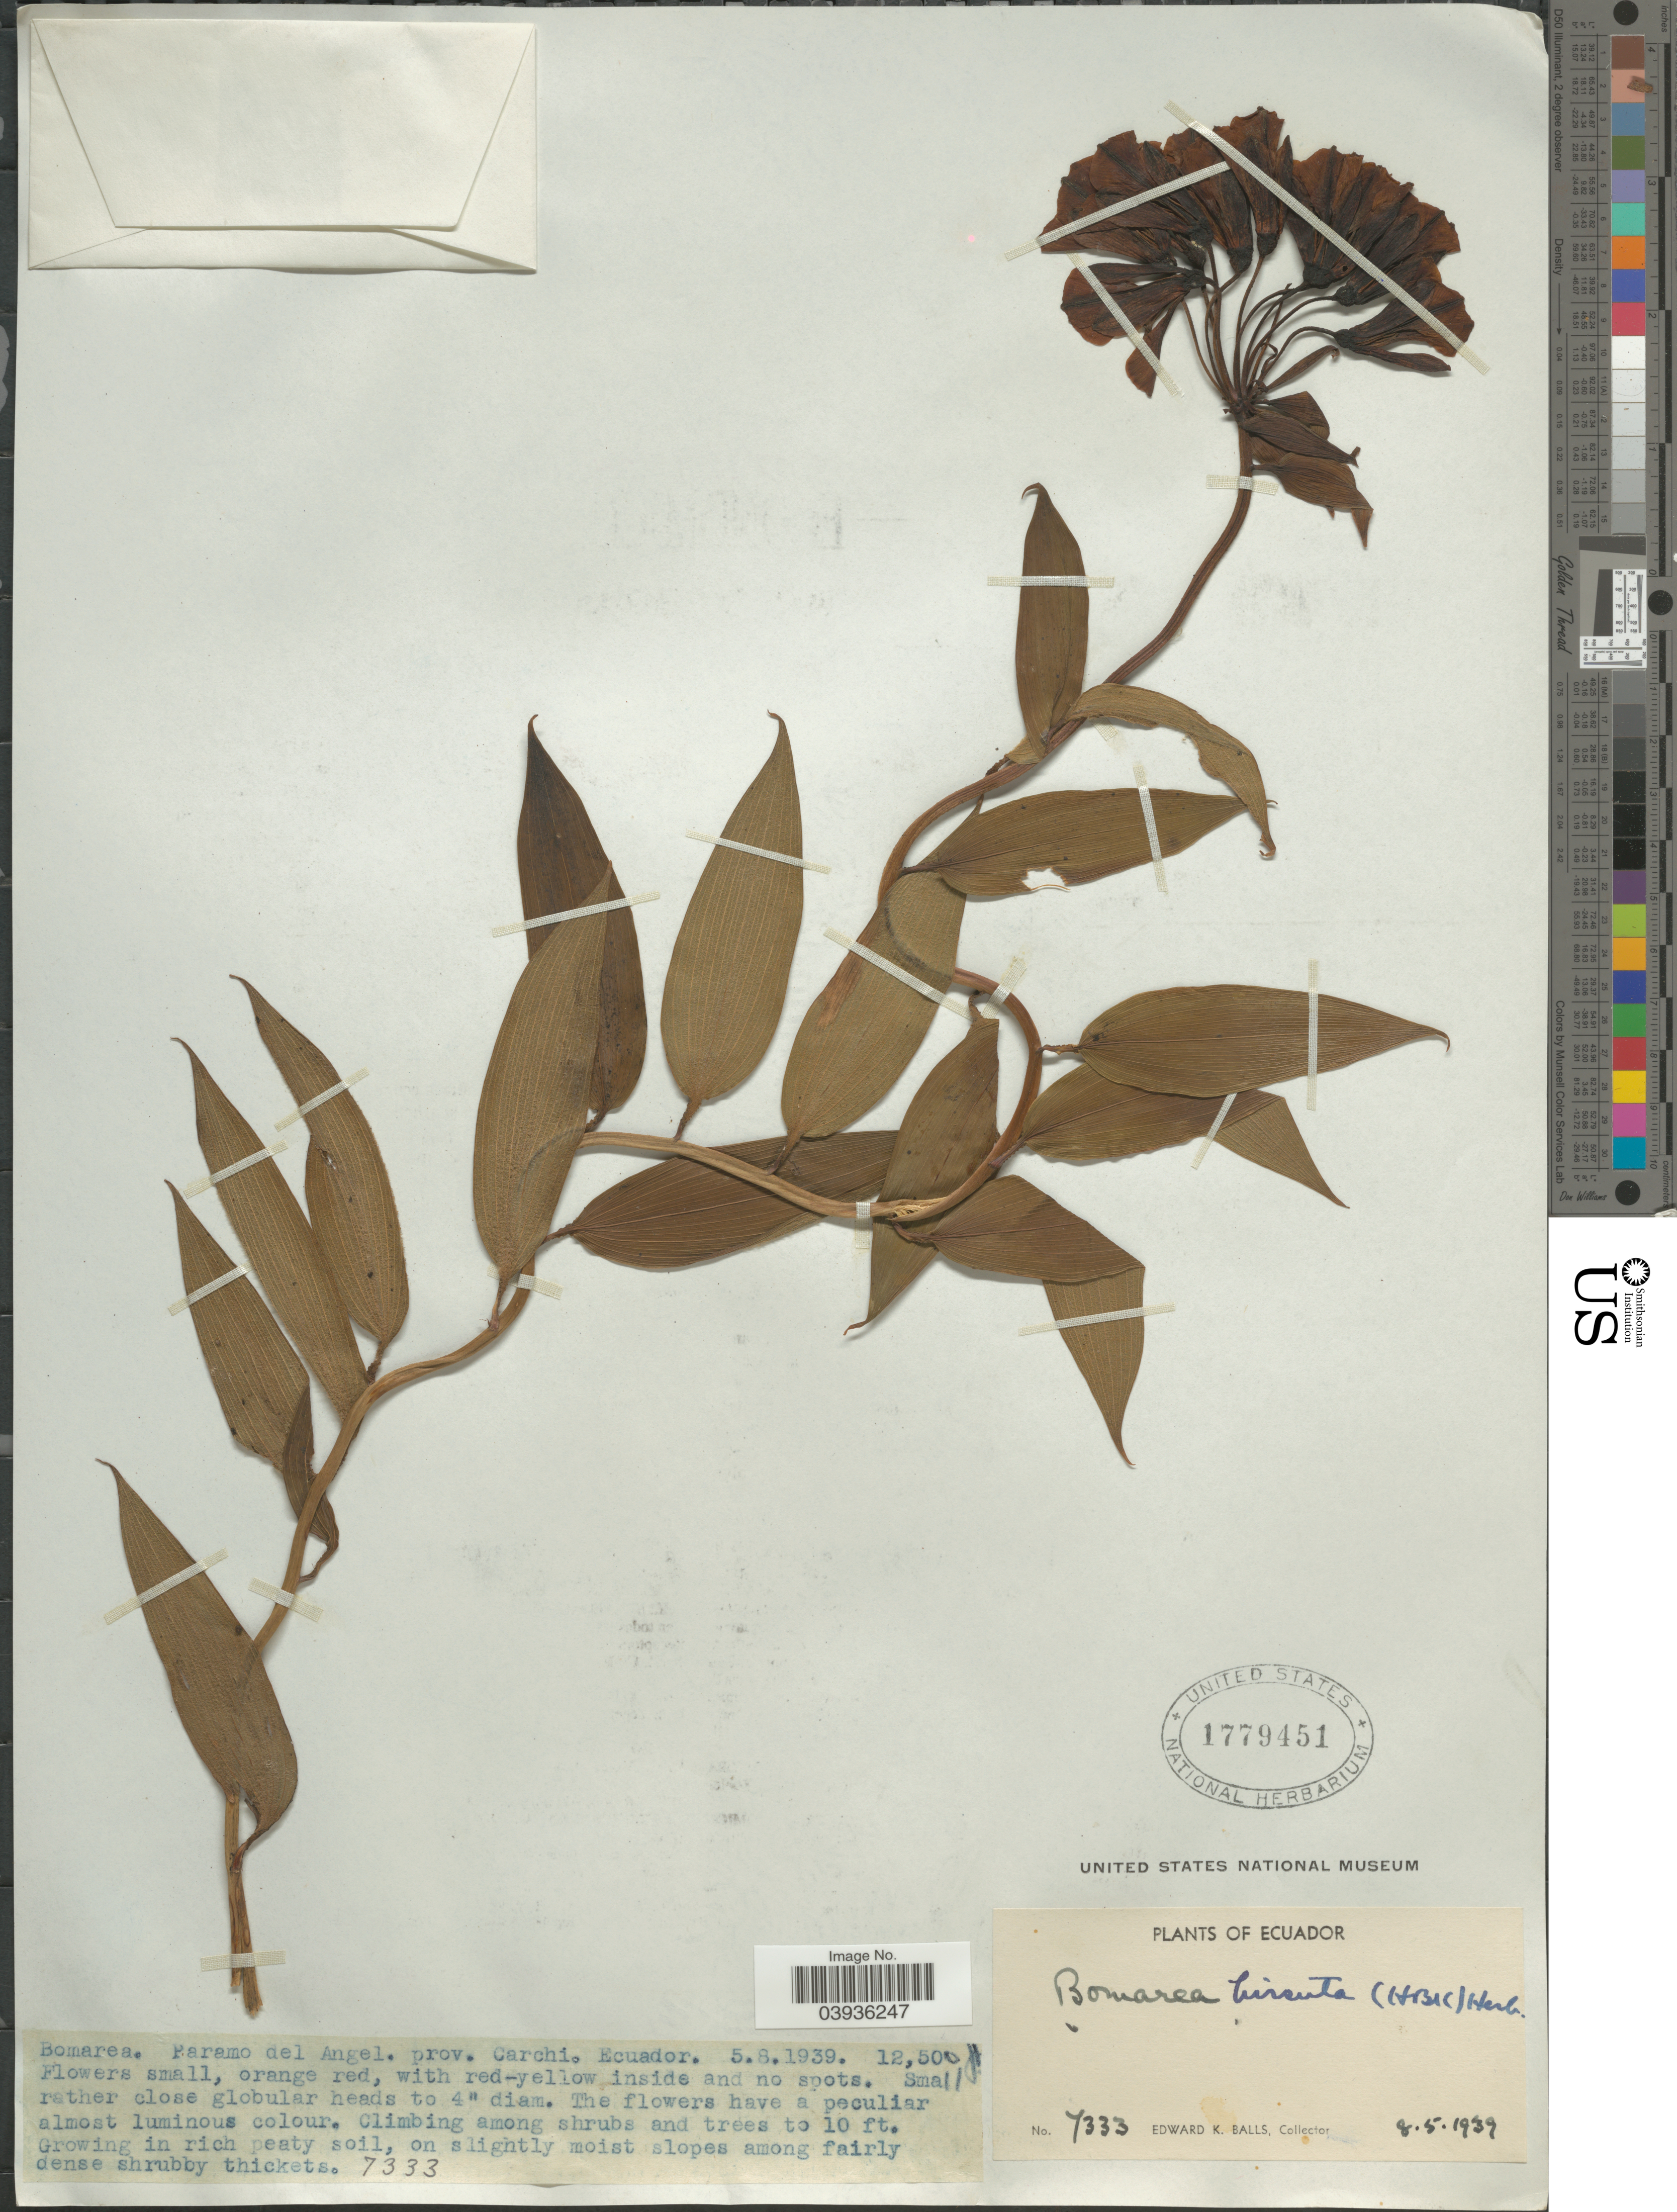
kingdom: Plantae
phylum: Tracheophyta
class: Liliopsida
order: Liliales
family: Alstroemeriaceae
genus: Bomarea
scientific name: Bomarea hirsuta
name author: (Kunth) Herb.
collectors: E. K. Balls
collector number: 7333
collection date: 1939-05-08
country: Ecuador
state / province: Carchi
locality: Paramo del Angel.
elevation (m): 3810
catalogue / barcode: US 1779451